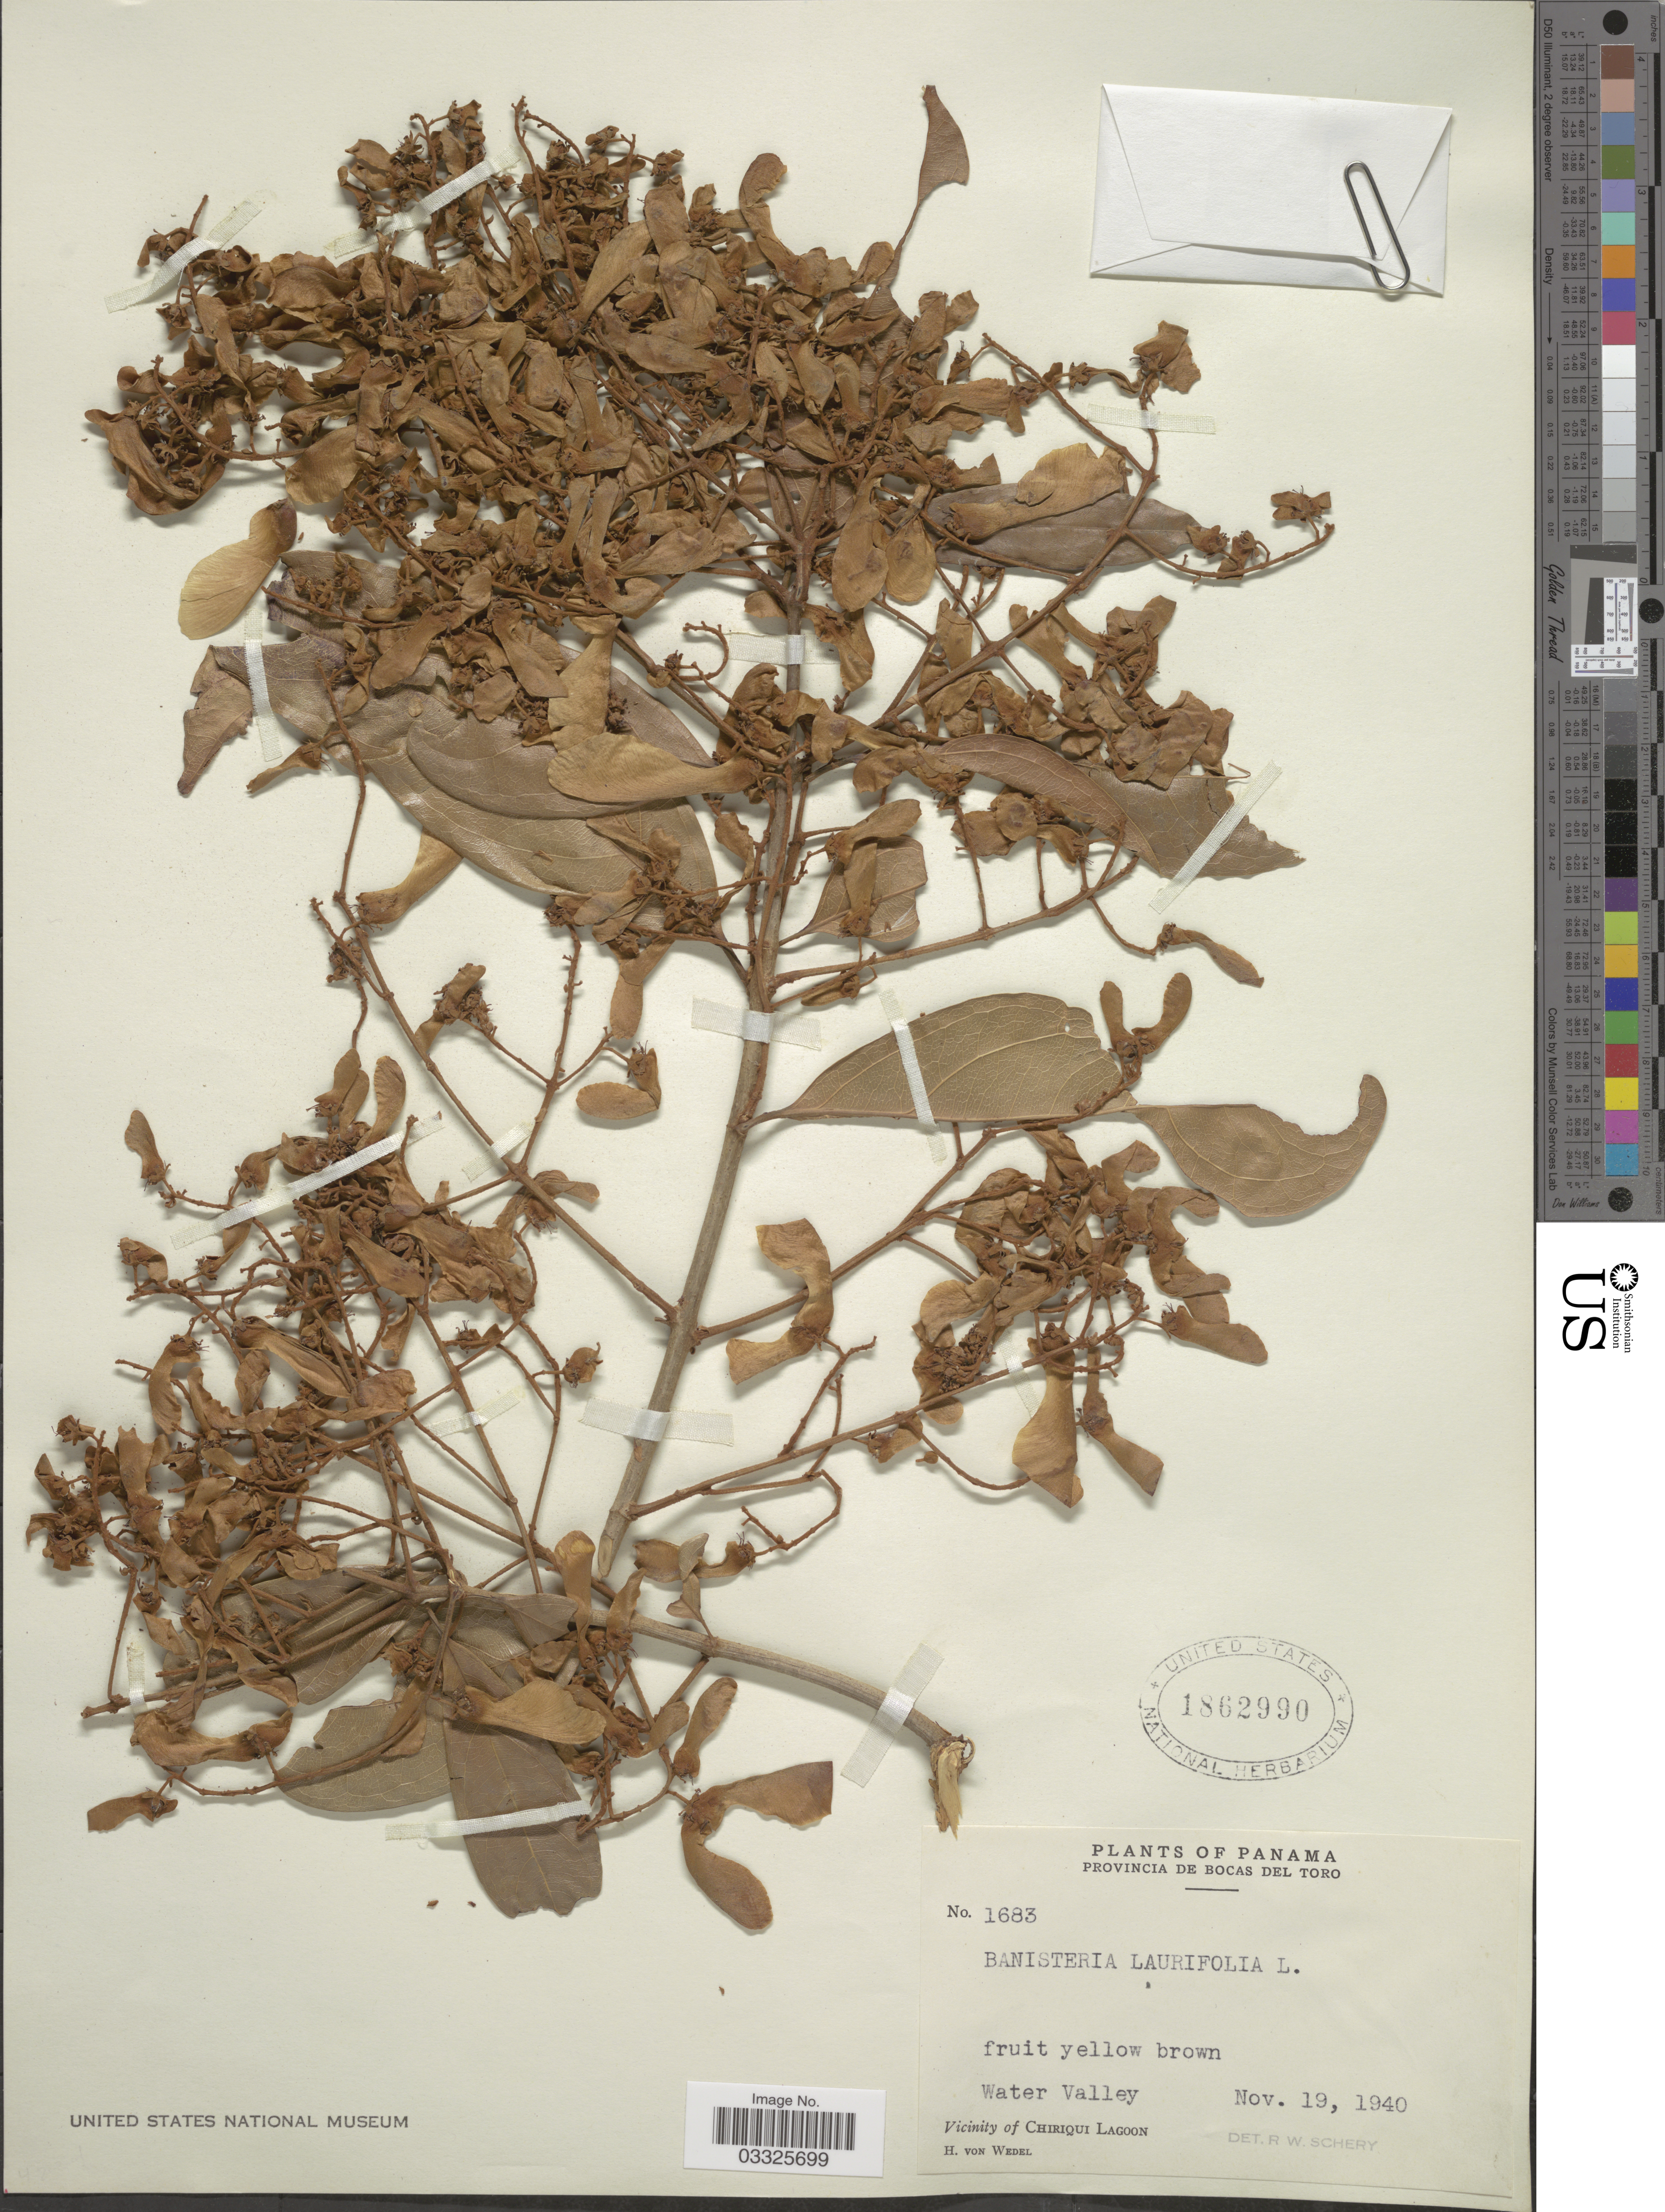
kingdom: Plantae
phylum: Tracheophyta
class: Magnoliopsida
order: Malpighiales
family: Malpighiaceae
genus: Heteropterys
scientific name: Heteropterys laurifolia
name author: (L.) A. Juss.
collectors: H. von Wedel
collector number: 1683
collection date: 1940-11-19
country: Panama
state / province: Bocas del Toro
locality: Water Valley. Vicinity of Chiriqui Lagoon.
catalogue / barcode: US 1862990